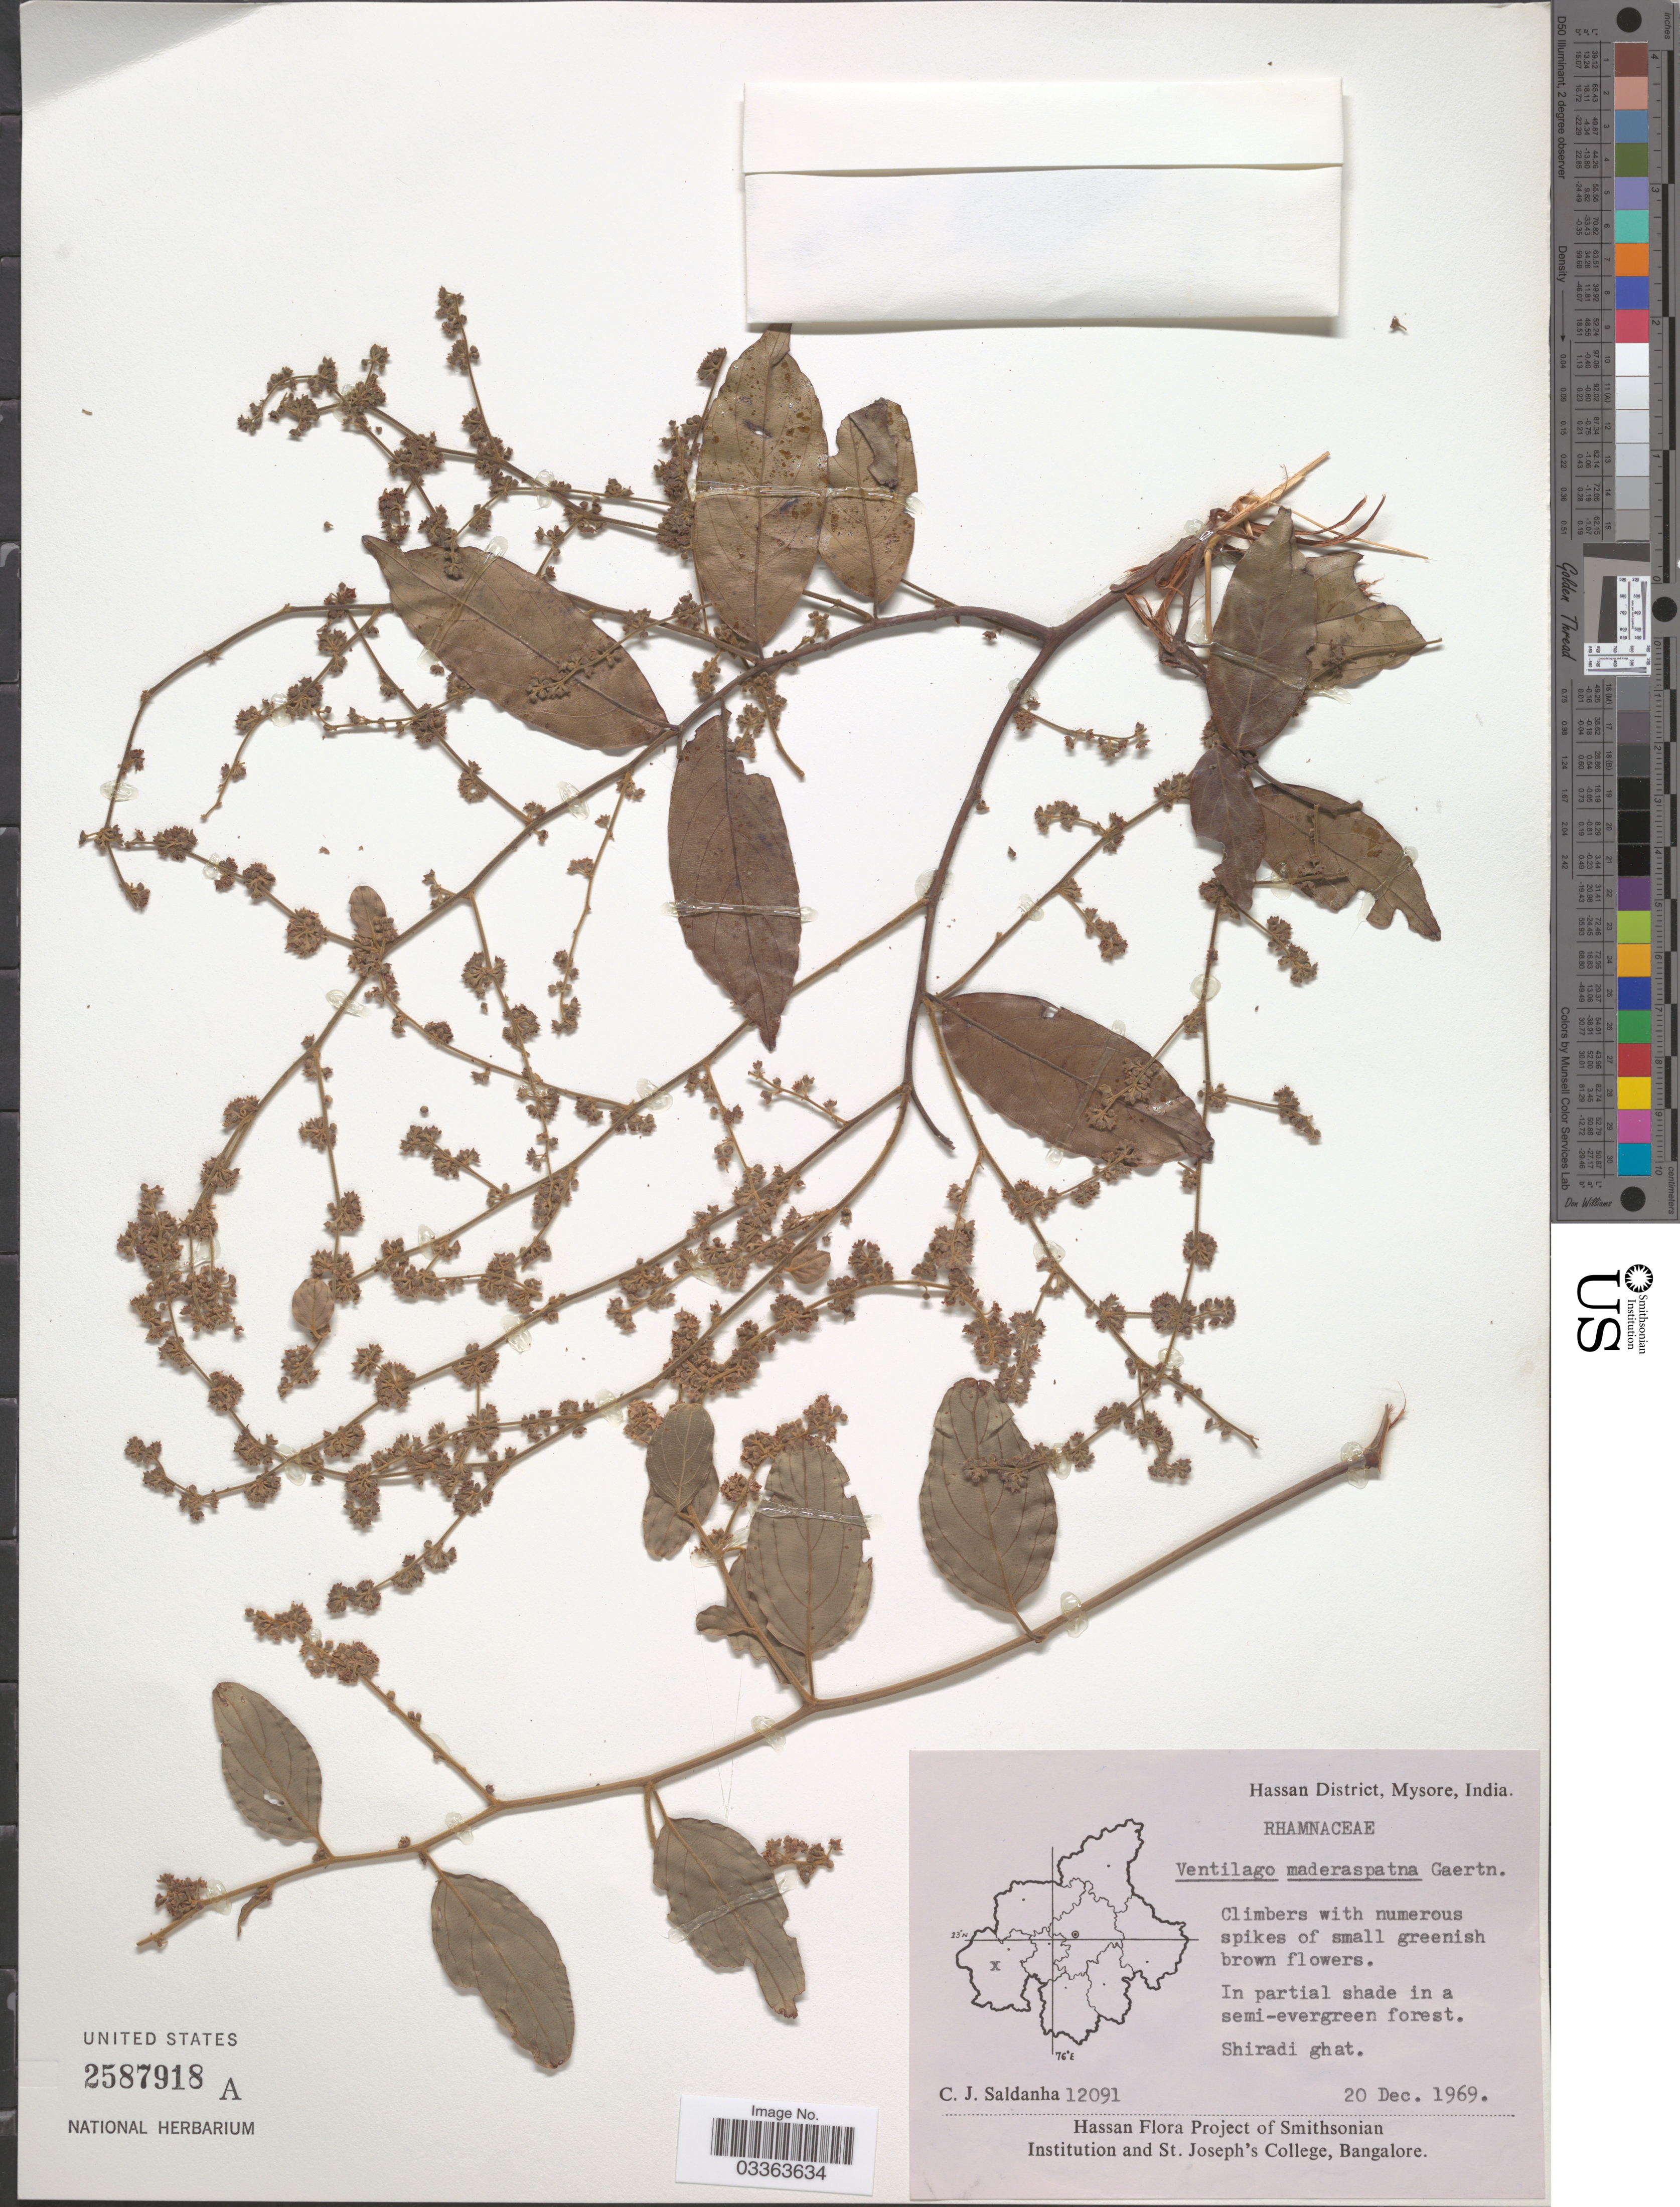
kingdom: Plantae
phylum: Tracheophyta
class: Magnoliopsida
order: Rosales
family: Rhamnaceae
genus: Ventilago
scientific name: Ventilago madraspatana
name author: Gaertn.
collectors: C. J. Saldanha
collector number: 12091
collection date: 1969-12-20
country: India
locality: Hassan District, Mysore. Shiradi ghat.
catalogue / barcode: US 2587918A